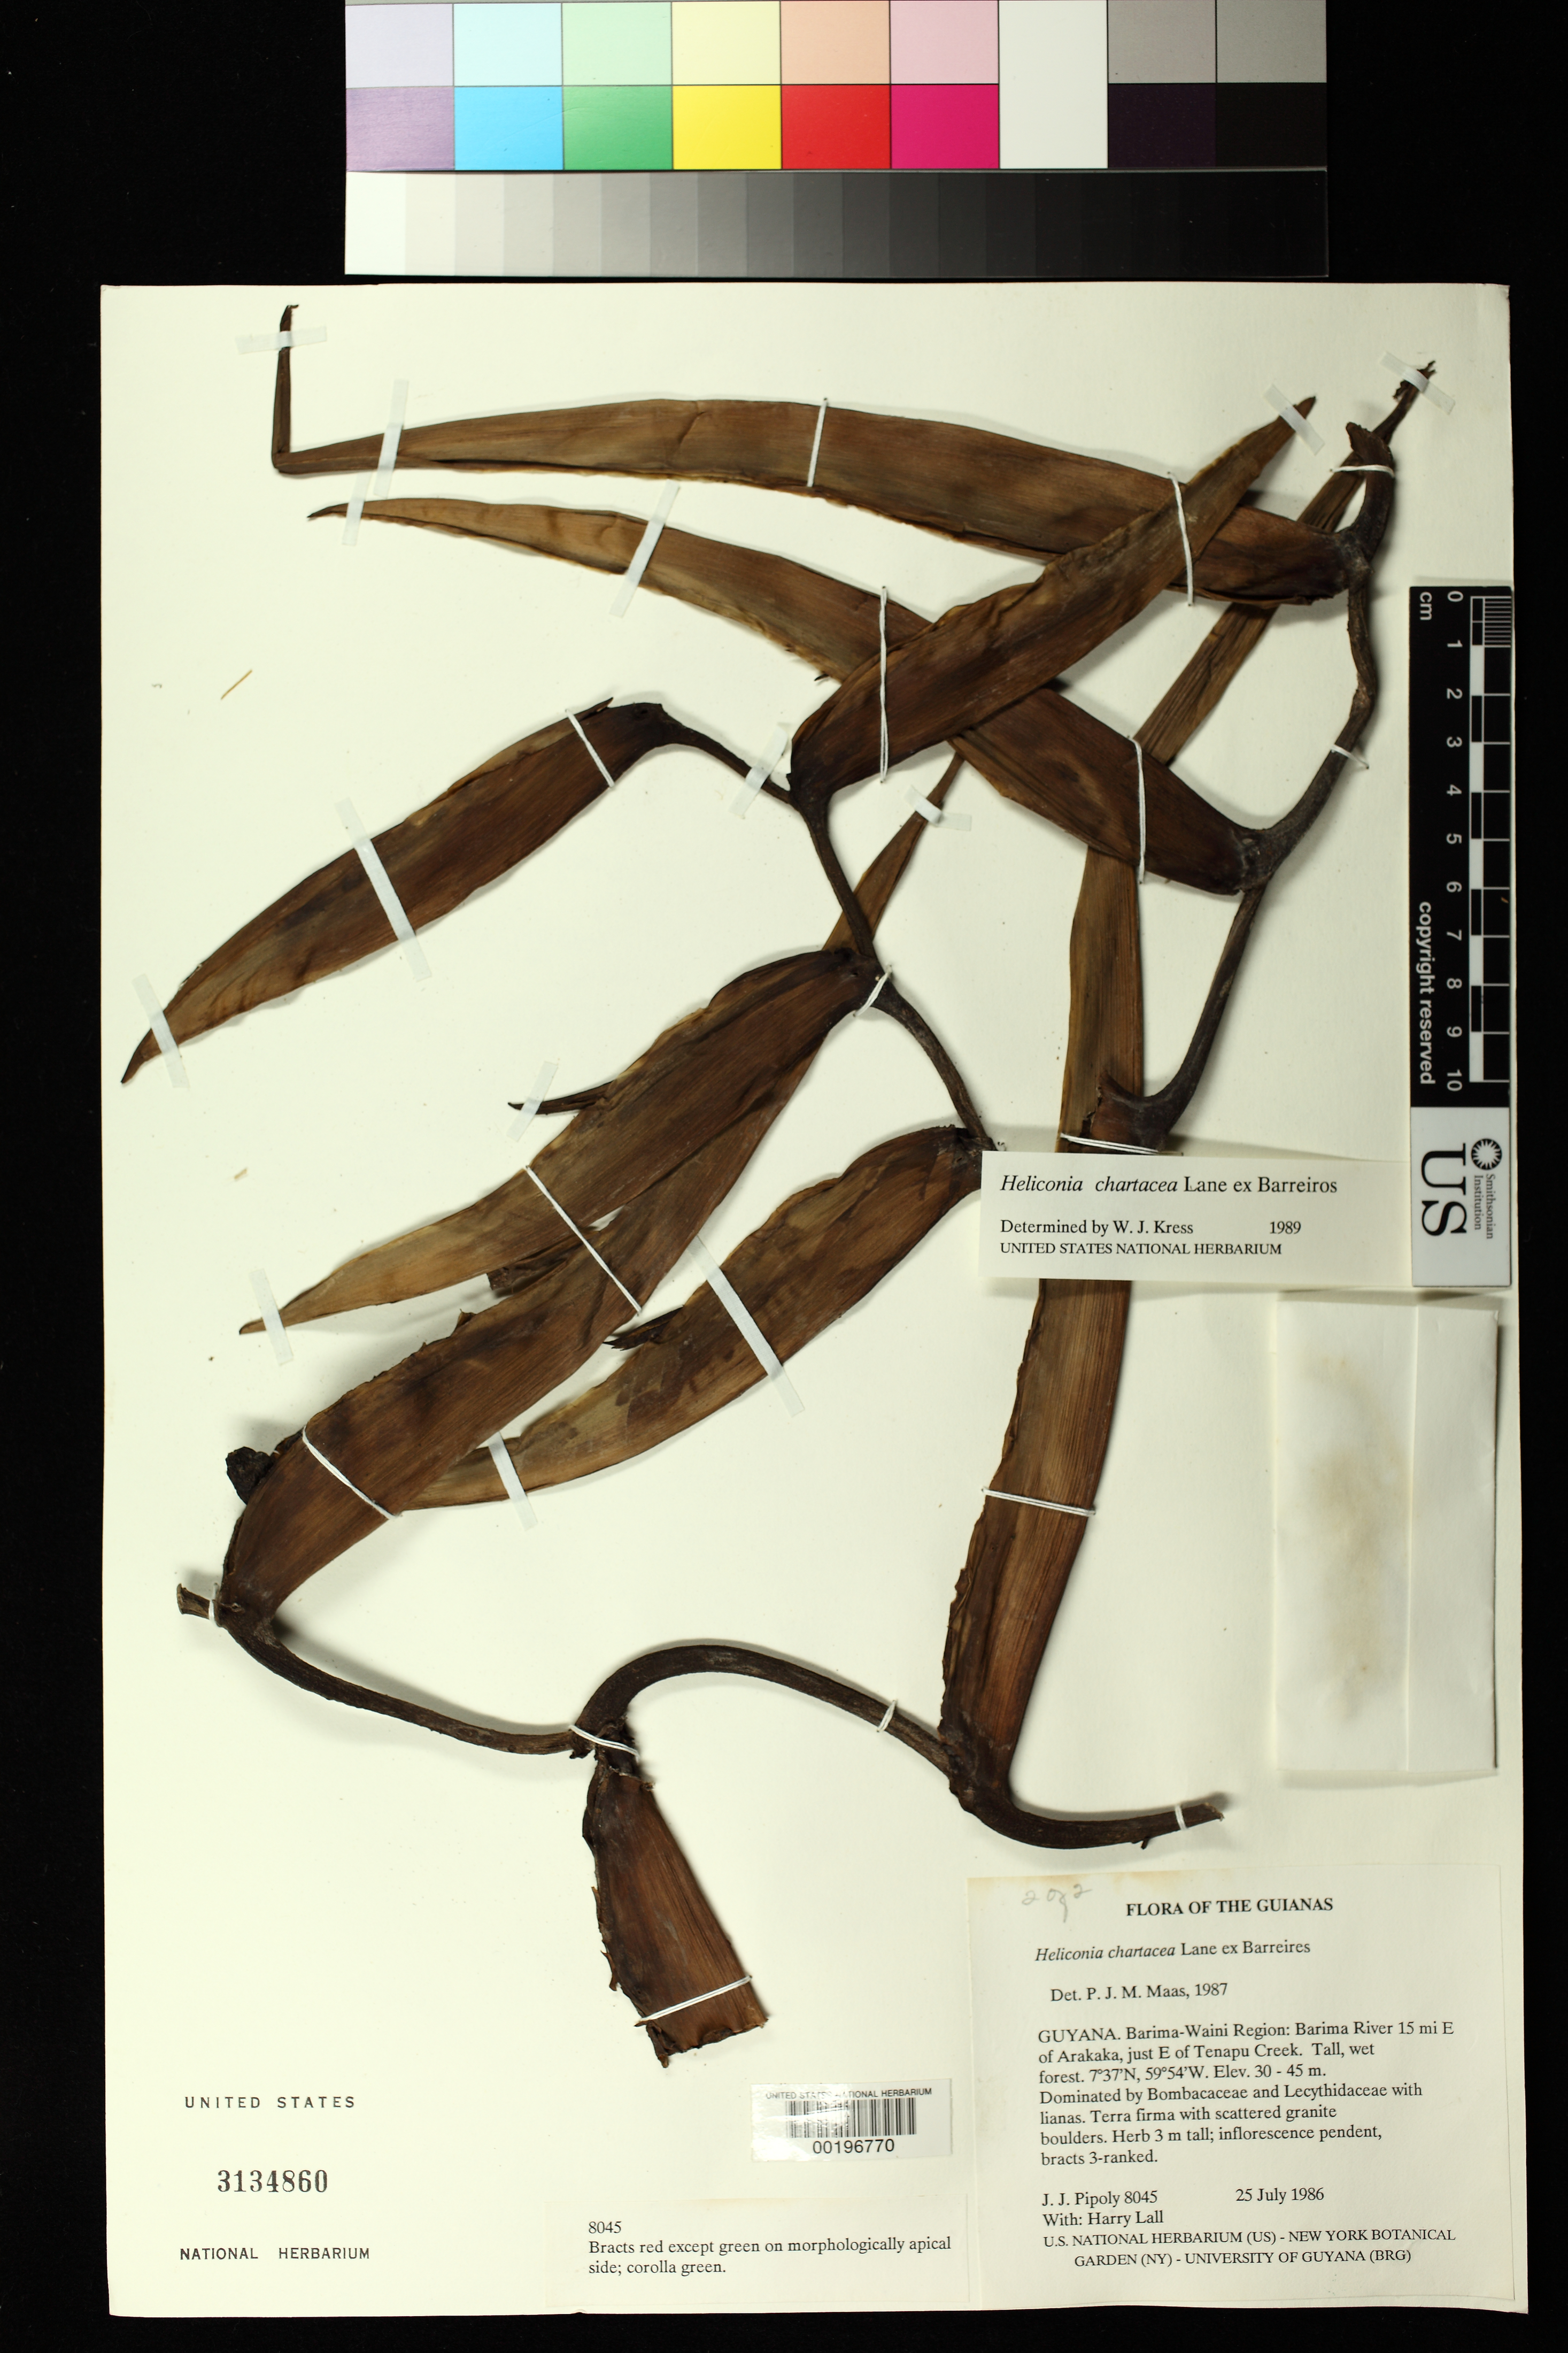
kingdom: Plantae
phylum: Tracheophyta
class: Liliopsida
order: Zingiberales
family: Heliconiaceae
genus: Heliconia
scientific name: Heliconia chartacea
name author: Lane ex Barreiros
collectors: J. J. Pipoly & H. Lall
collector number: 8045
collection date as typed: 25 Jul 1986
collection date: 1986-07-25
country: Guyana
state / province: Barima-Waini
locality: Barima river 15 mi e of arakaka, just e of tenapu creek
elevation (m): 30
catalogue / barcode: US 3134860